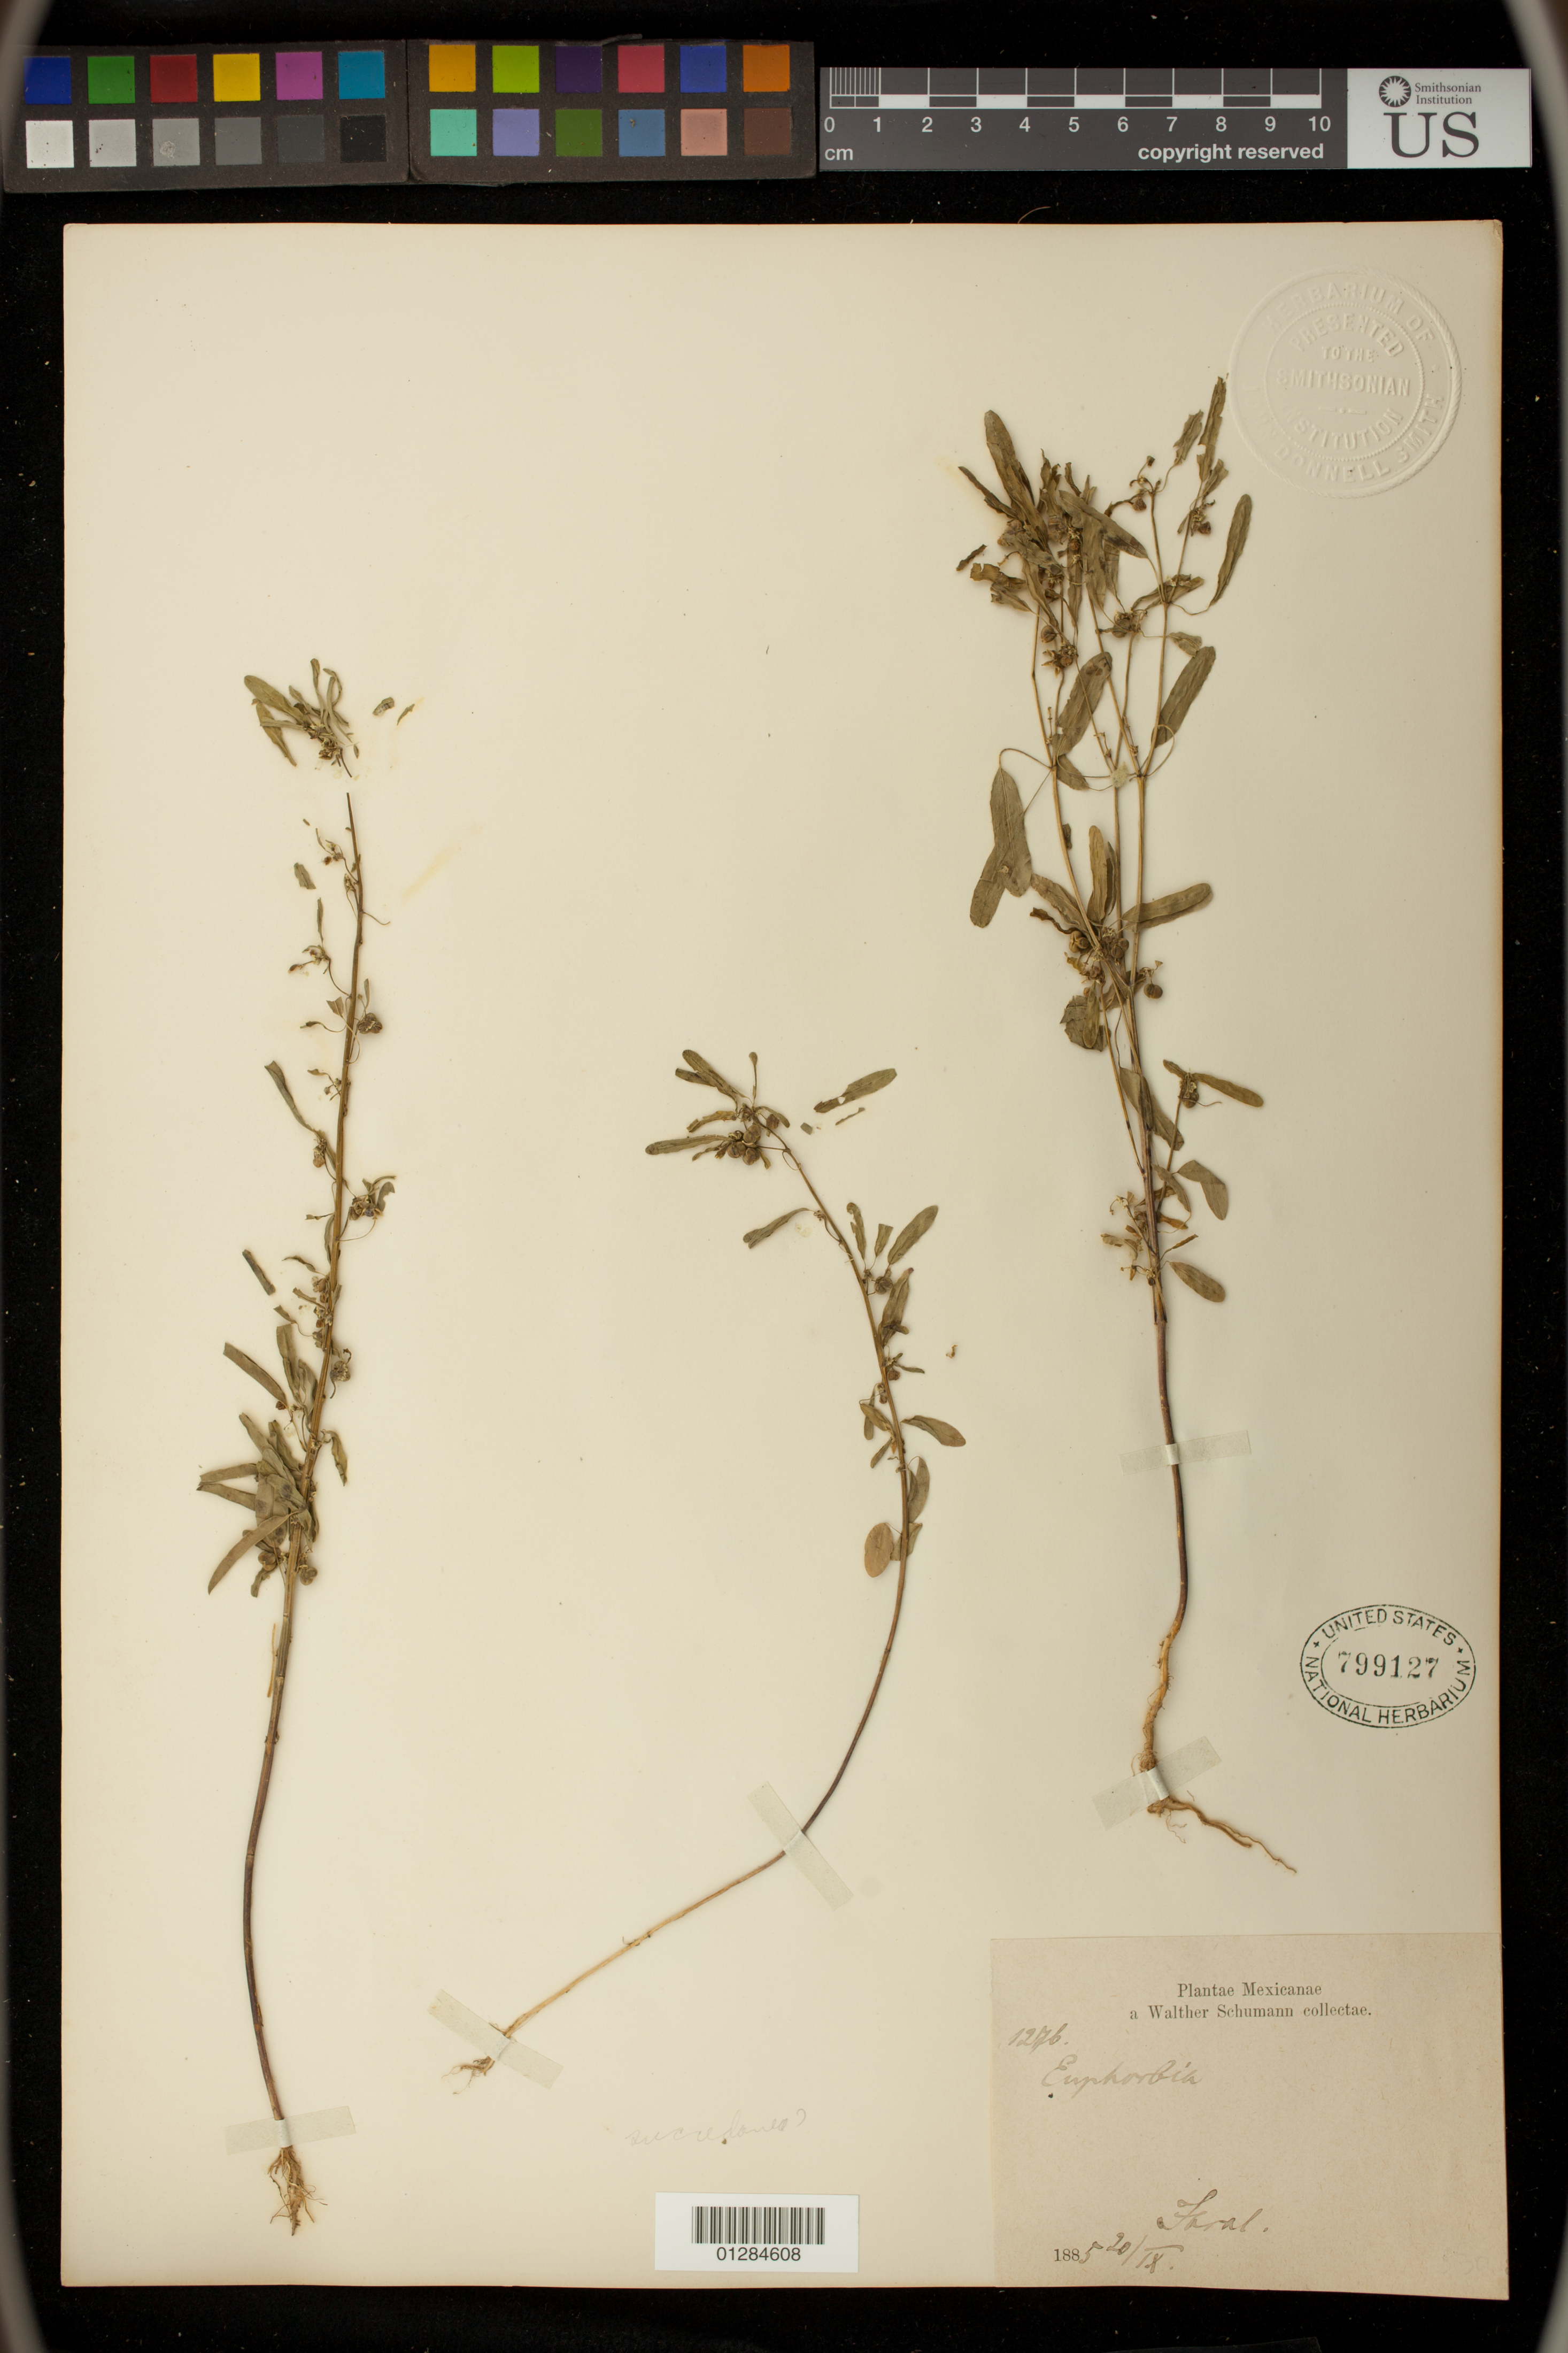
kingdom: Plantae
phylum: Tracheophyta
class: Magnoliopsida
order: Malpighiales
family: Euphorbiaceae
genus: Euphorbia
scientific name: Euphorbia succedanea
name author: L.C. Wheeler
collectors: W. Schumann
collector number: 1276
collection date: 1885-09-20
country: Mexico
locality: Faral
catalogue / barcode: US 799127